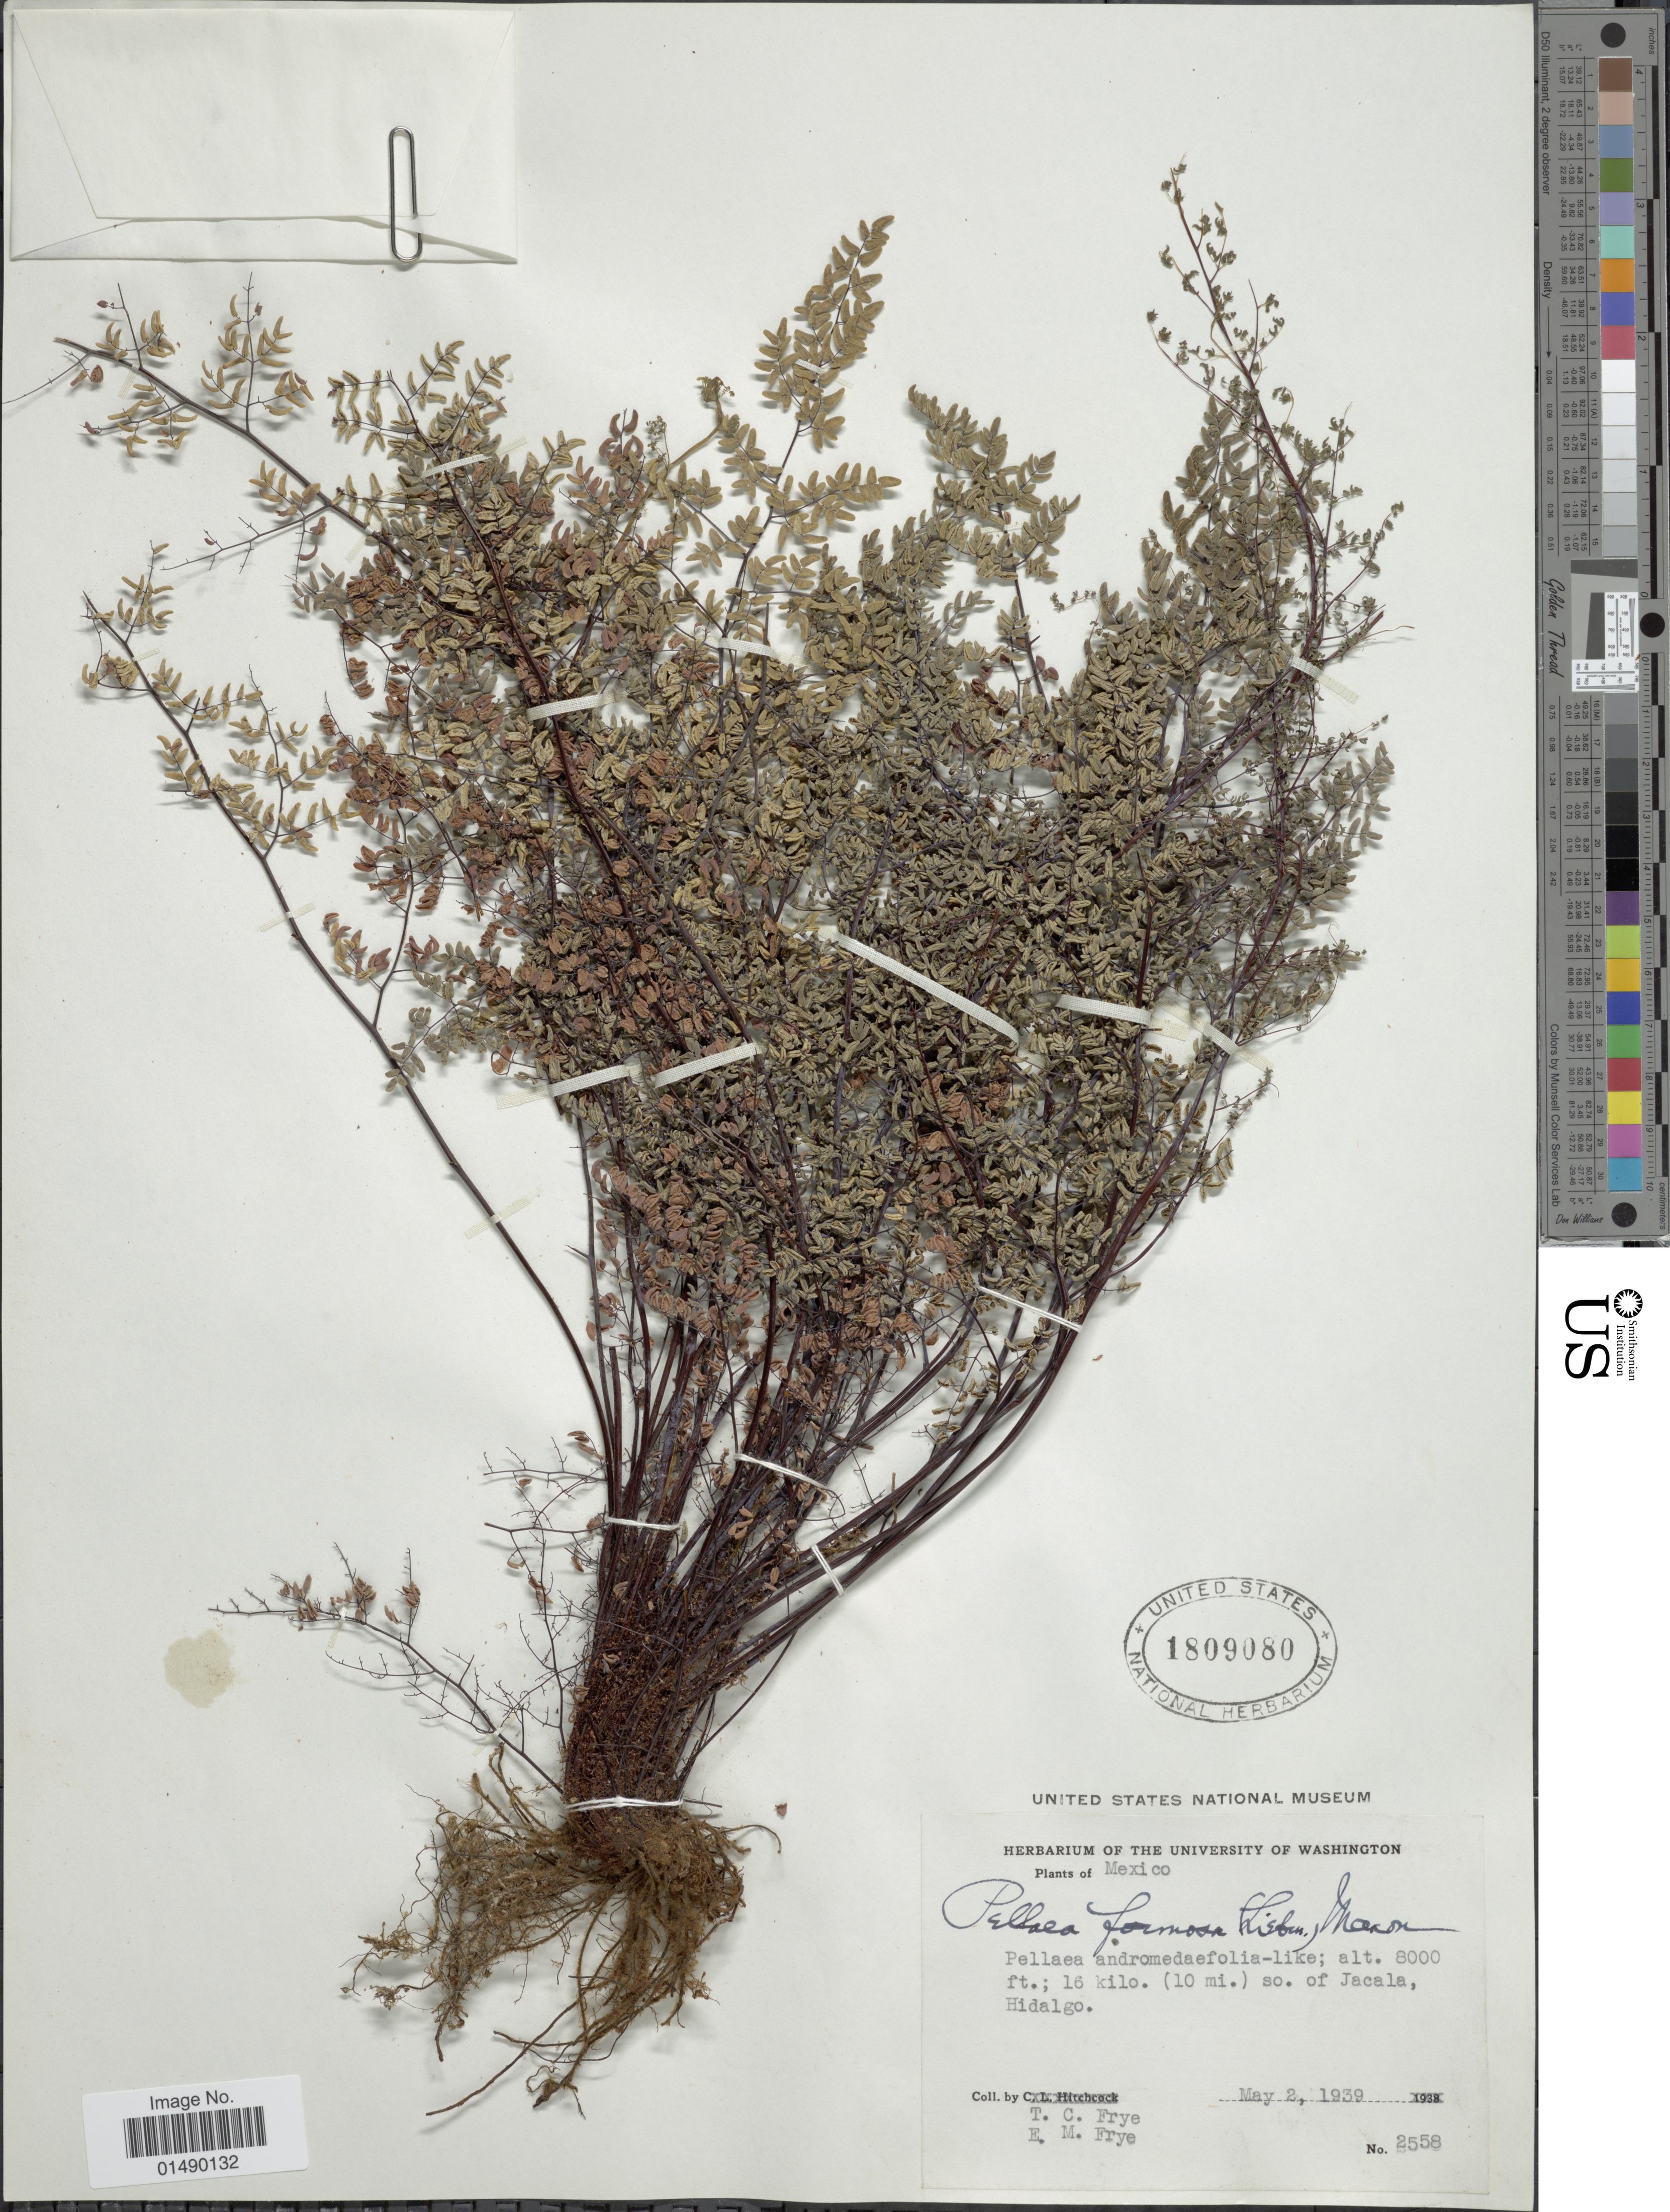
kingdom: Plantae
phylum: Tracheophyta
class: Polypodiopsida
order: Polypodiales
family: Pteridaceae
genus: Argyrochosma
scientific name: Argyrochosma formosa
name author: (Liebm.) Windham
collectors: T. C. Frye & E. Frye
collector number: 2558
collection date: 1939-05-02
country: Mexico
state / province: Hidalgo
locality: Mexico, 16 kilo. (10 mi.) so. of Jacala.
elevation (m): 2438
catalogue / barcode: US 1809080